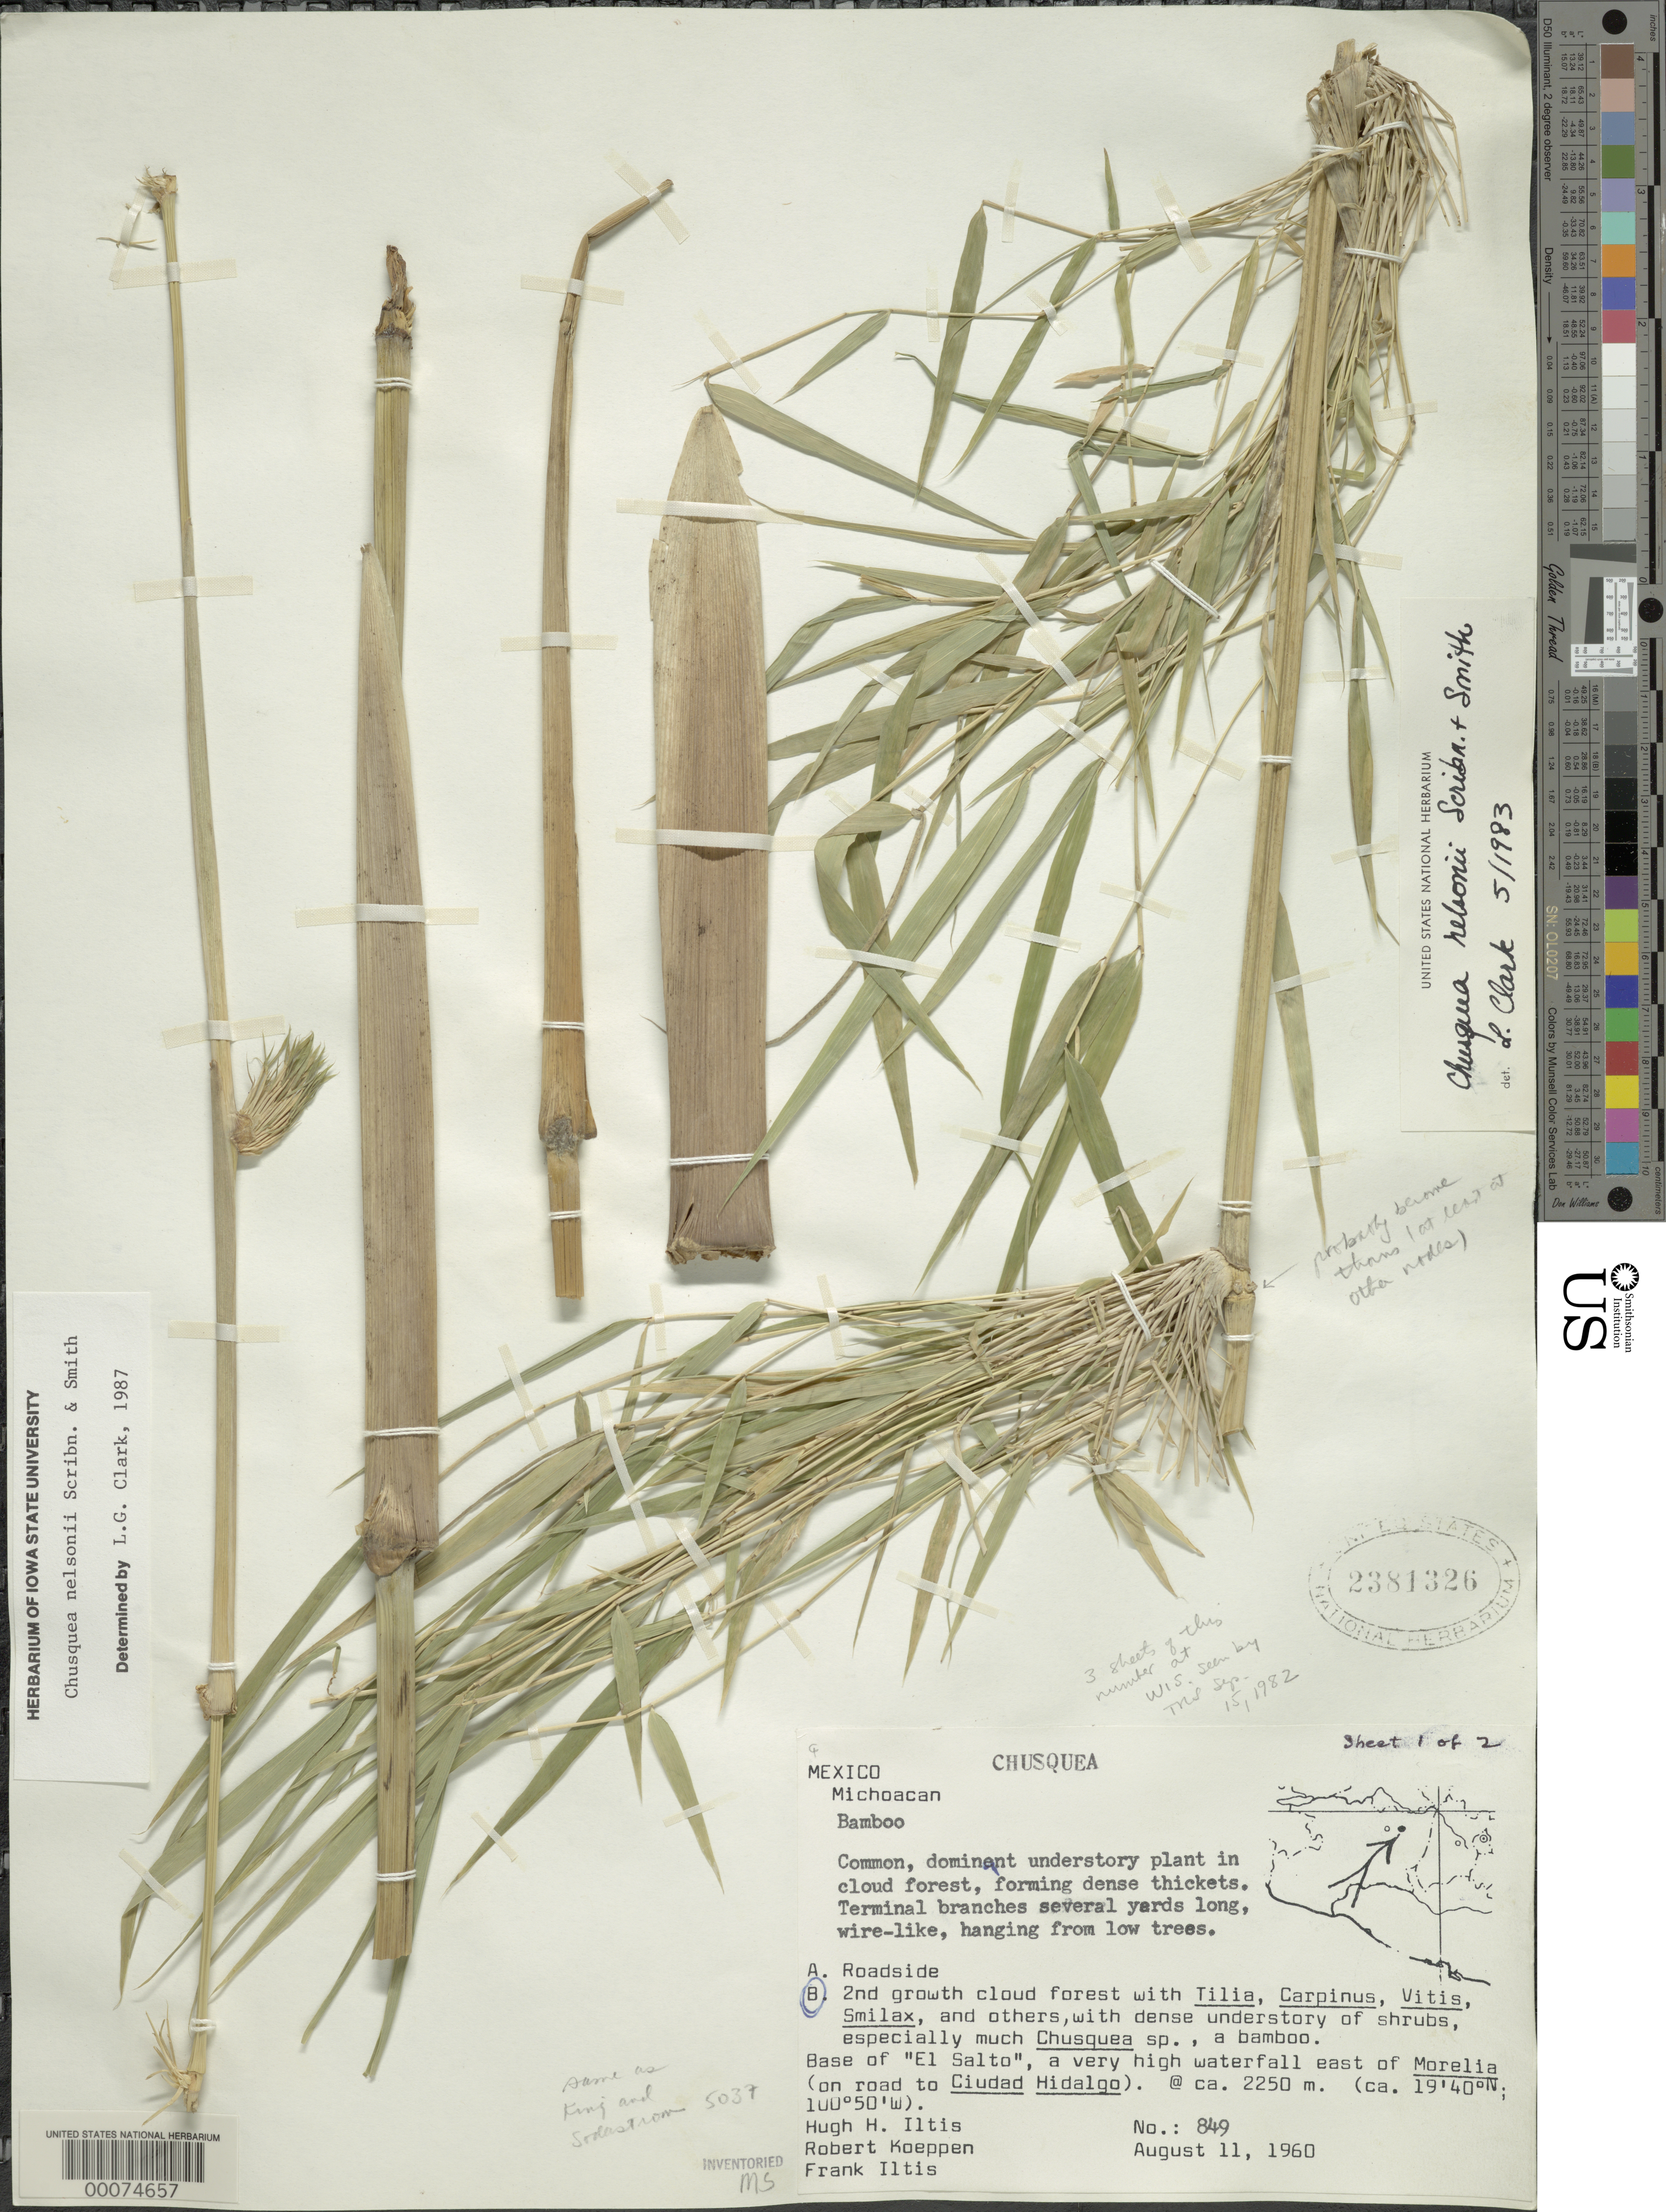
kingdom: Plantae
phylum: Tracheophyta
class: Liliopsida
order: Poales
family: Poaceae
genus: Chusquea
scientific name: Chusquea nelsonii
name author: Scribn. & J.G. Sm.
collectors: H. H. Iltis, R. C. Koeppen & F. S. Iltis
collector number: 849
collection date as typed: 11 Aug 1960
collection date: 1960-08-11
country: Mexico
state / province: Michoacán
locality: El Salto, Morelia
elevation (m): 2250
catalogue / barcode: US 2381326